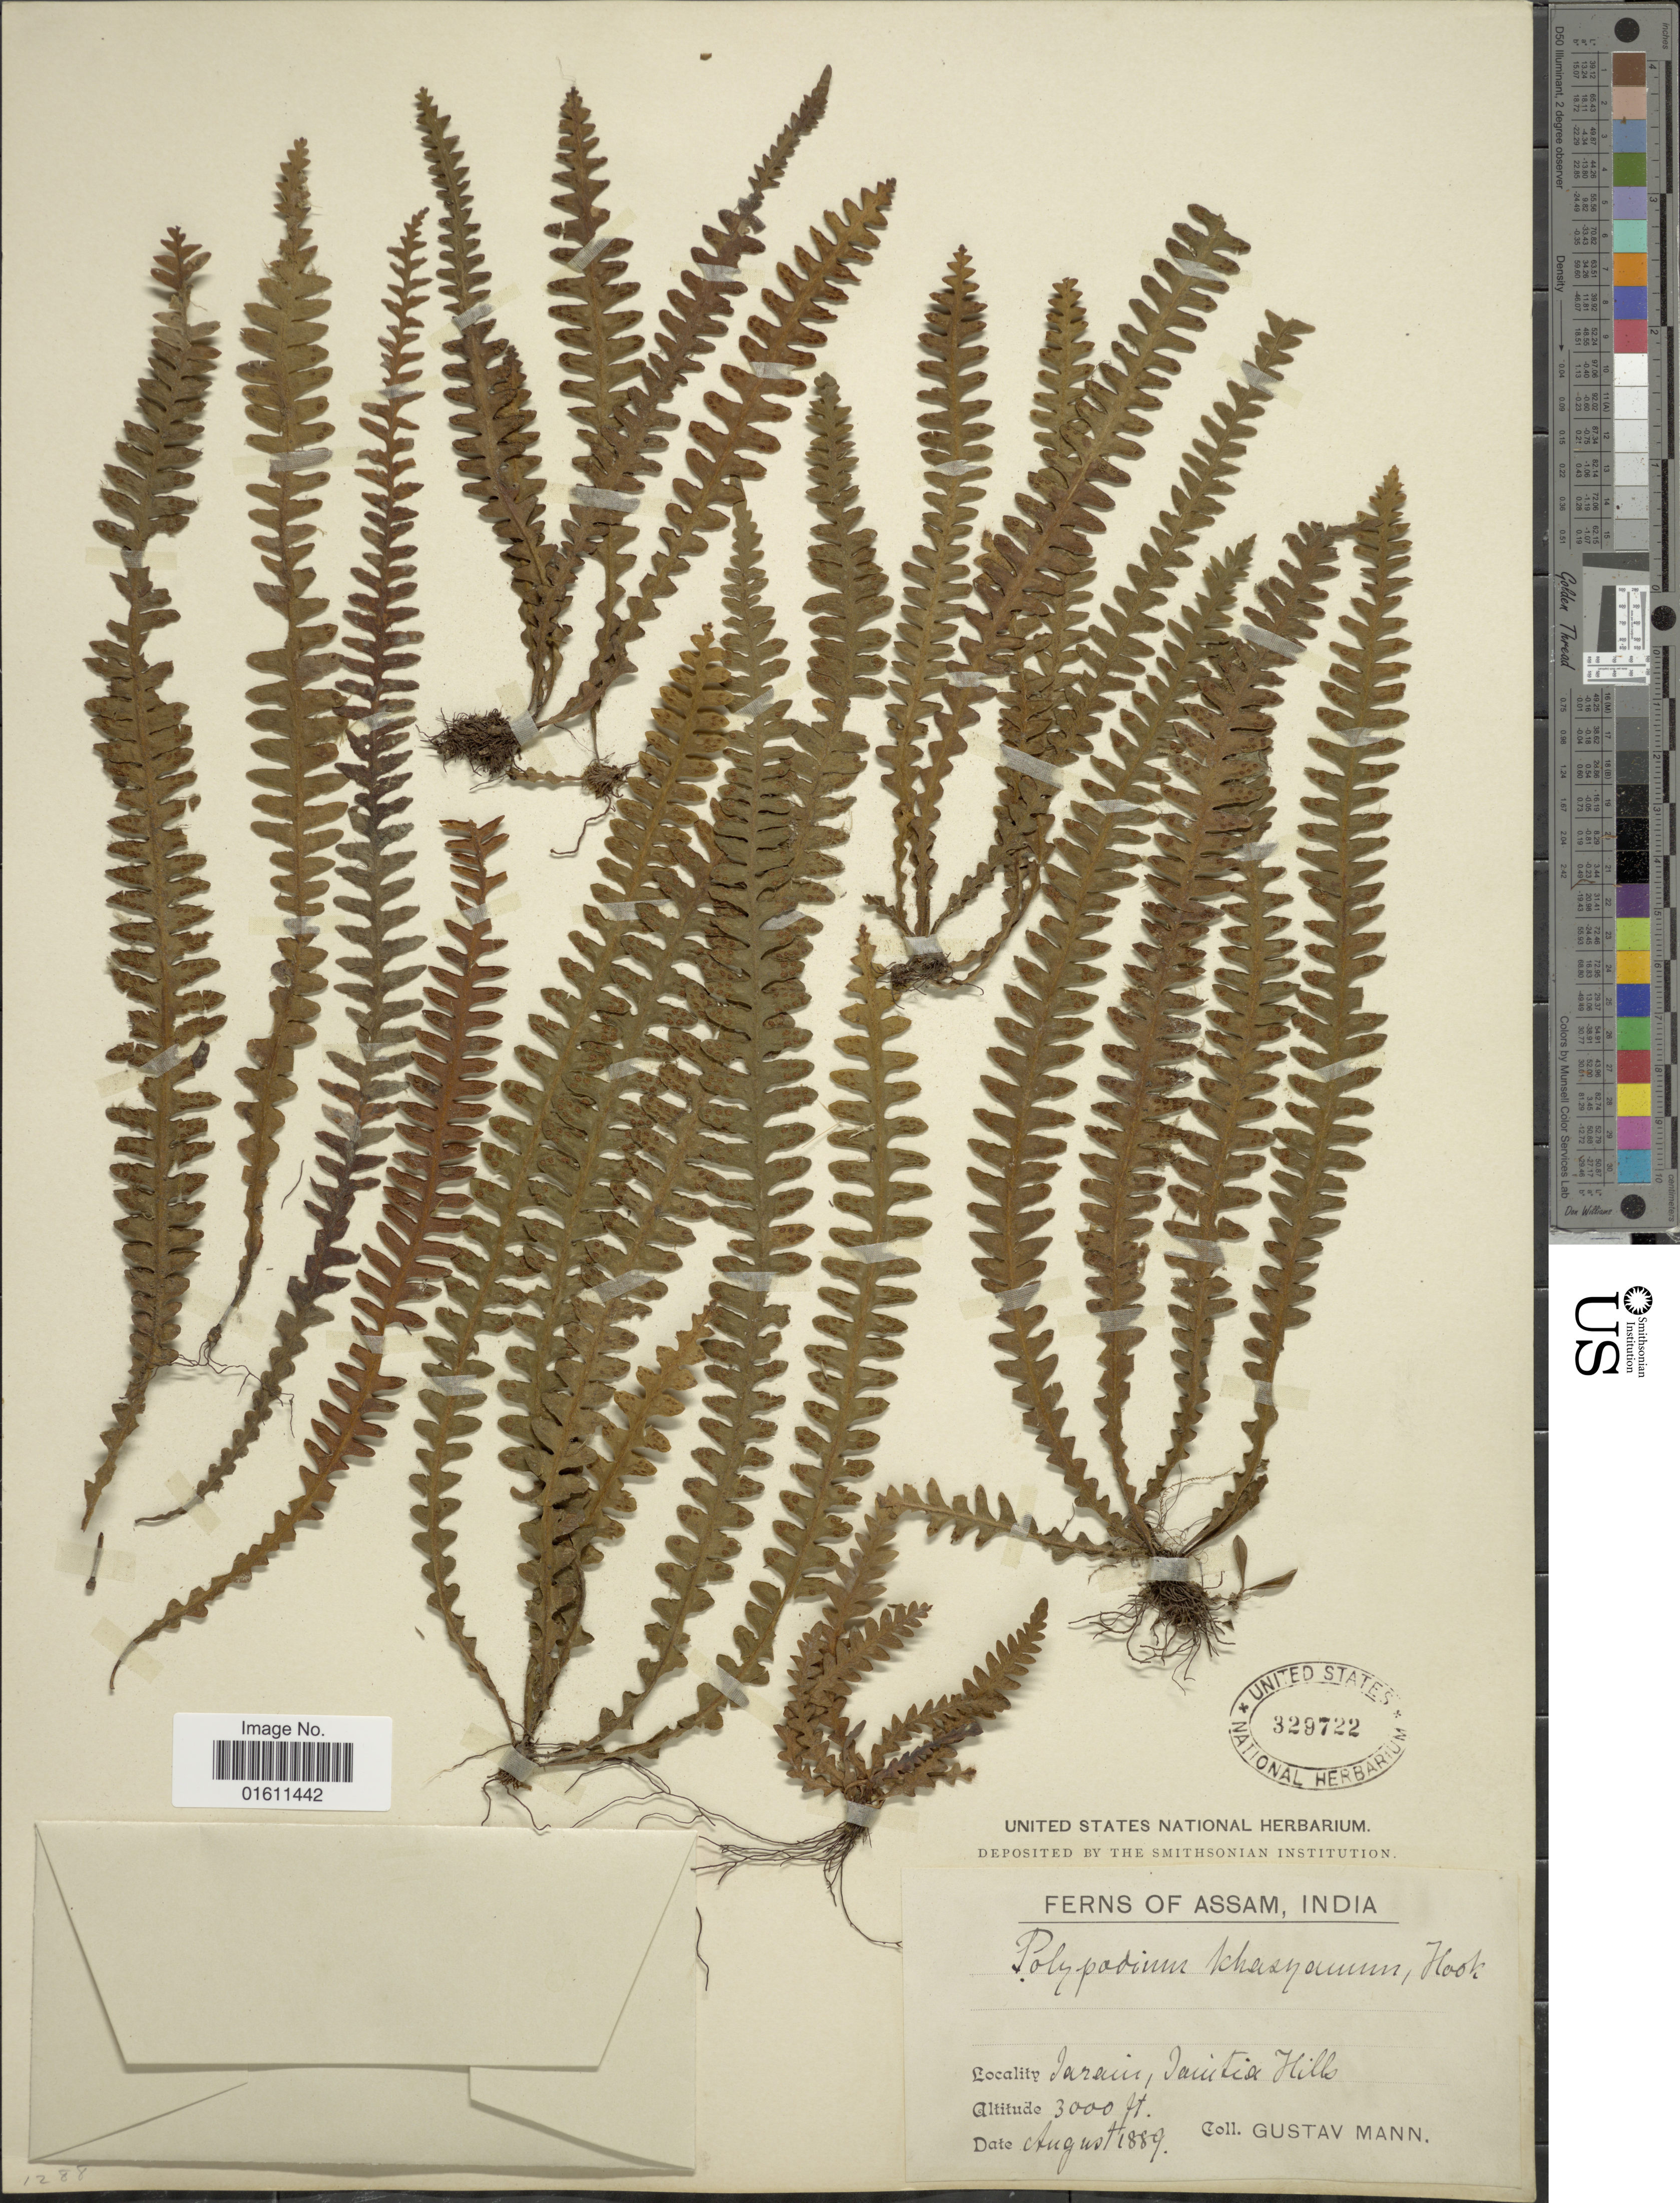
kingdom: Plantae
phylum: Tracheophyta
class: Polypodiopsida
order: Polypodiales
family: Polypodiaceae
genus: Prosaptia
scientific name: Prosaptia khasyana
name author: (Hook.) C. Chr. & Tardieu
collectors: G. Mann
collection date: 1889-08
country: India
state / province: Assam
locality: Assam, India, Jarain, Jaintia Hills.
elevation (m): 914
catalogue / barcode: US 329722